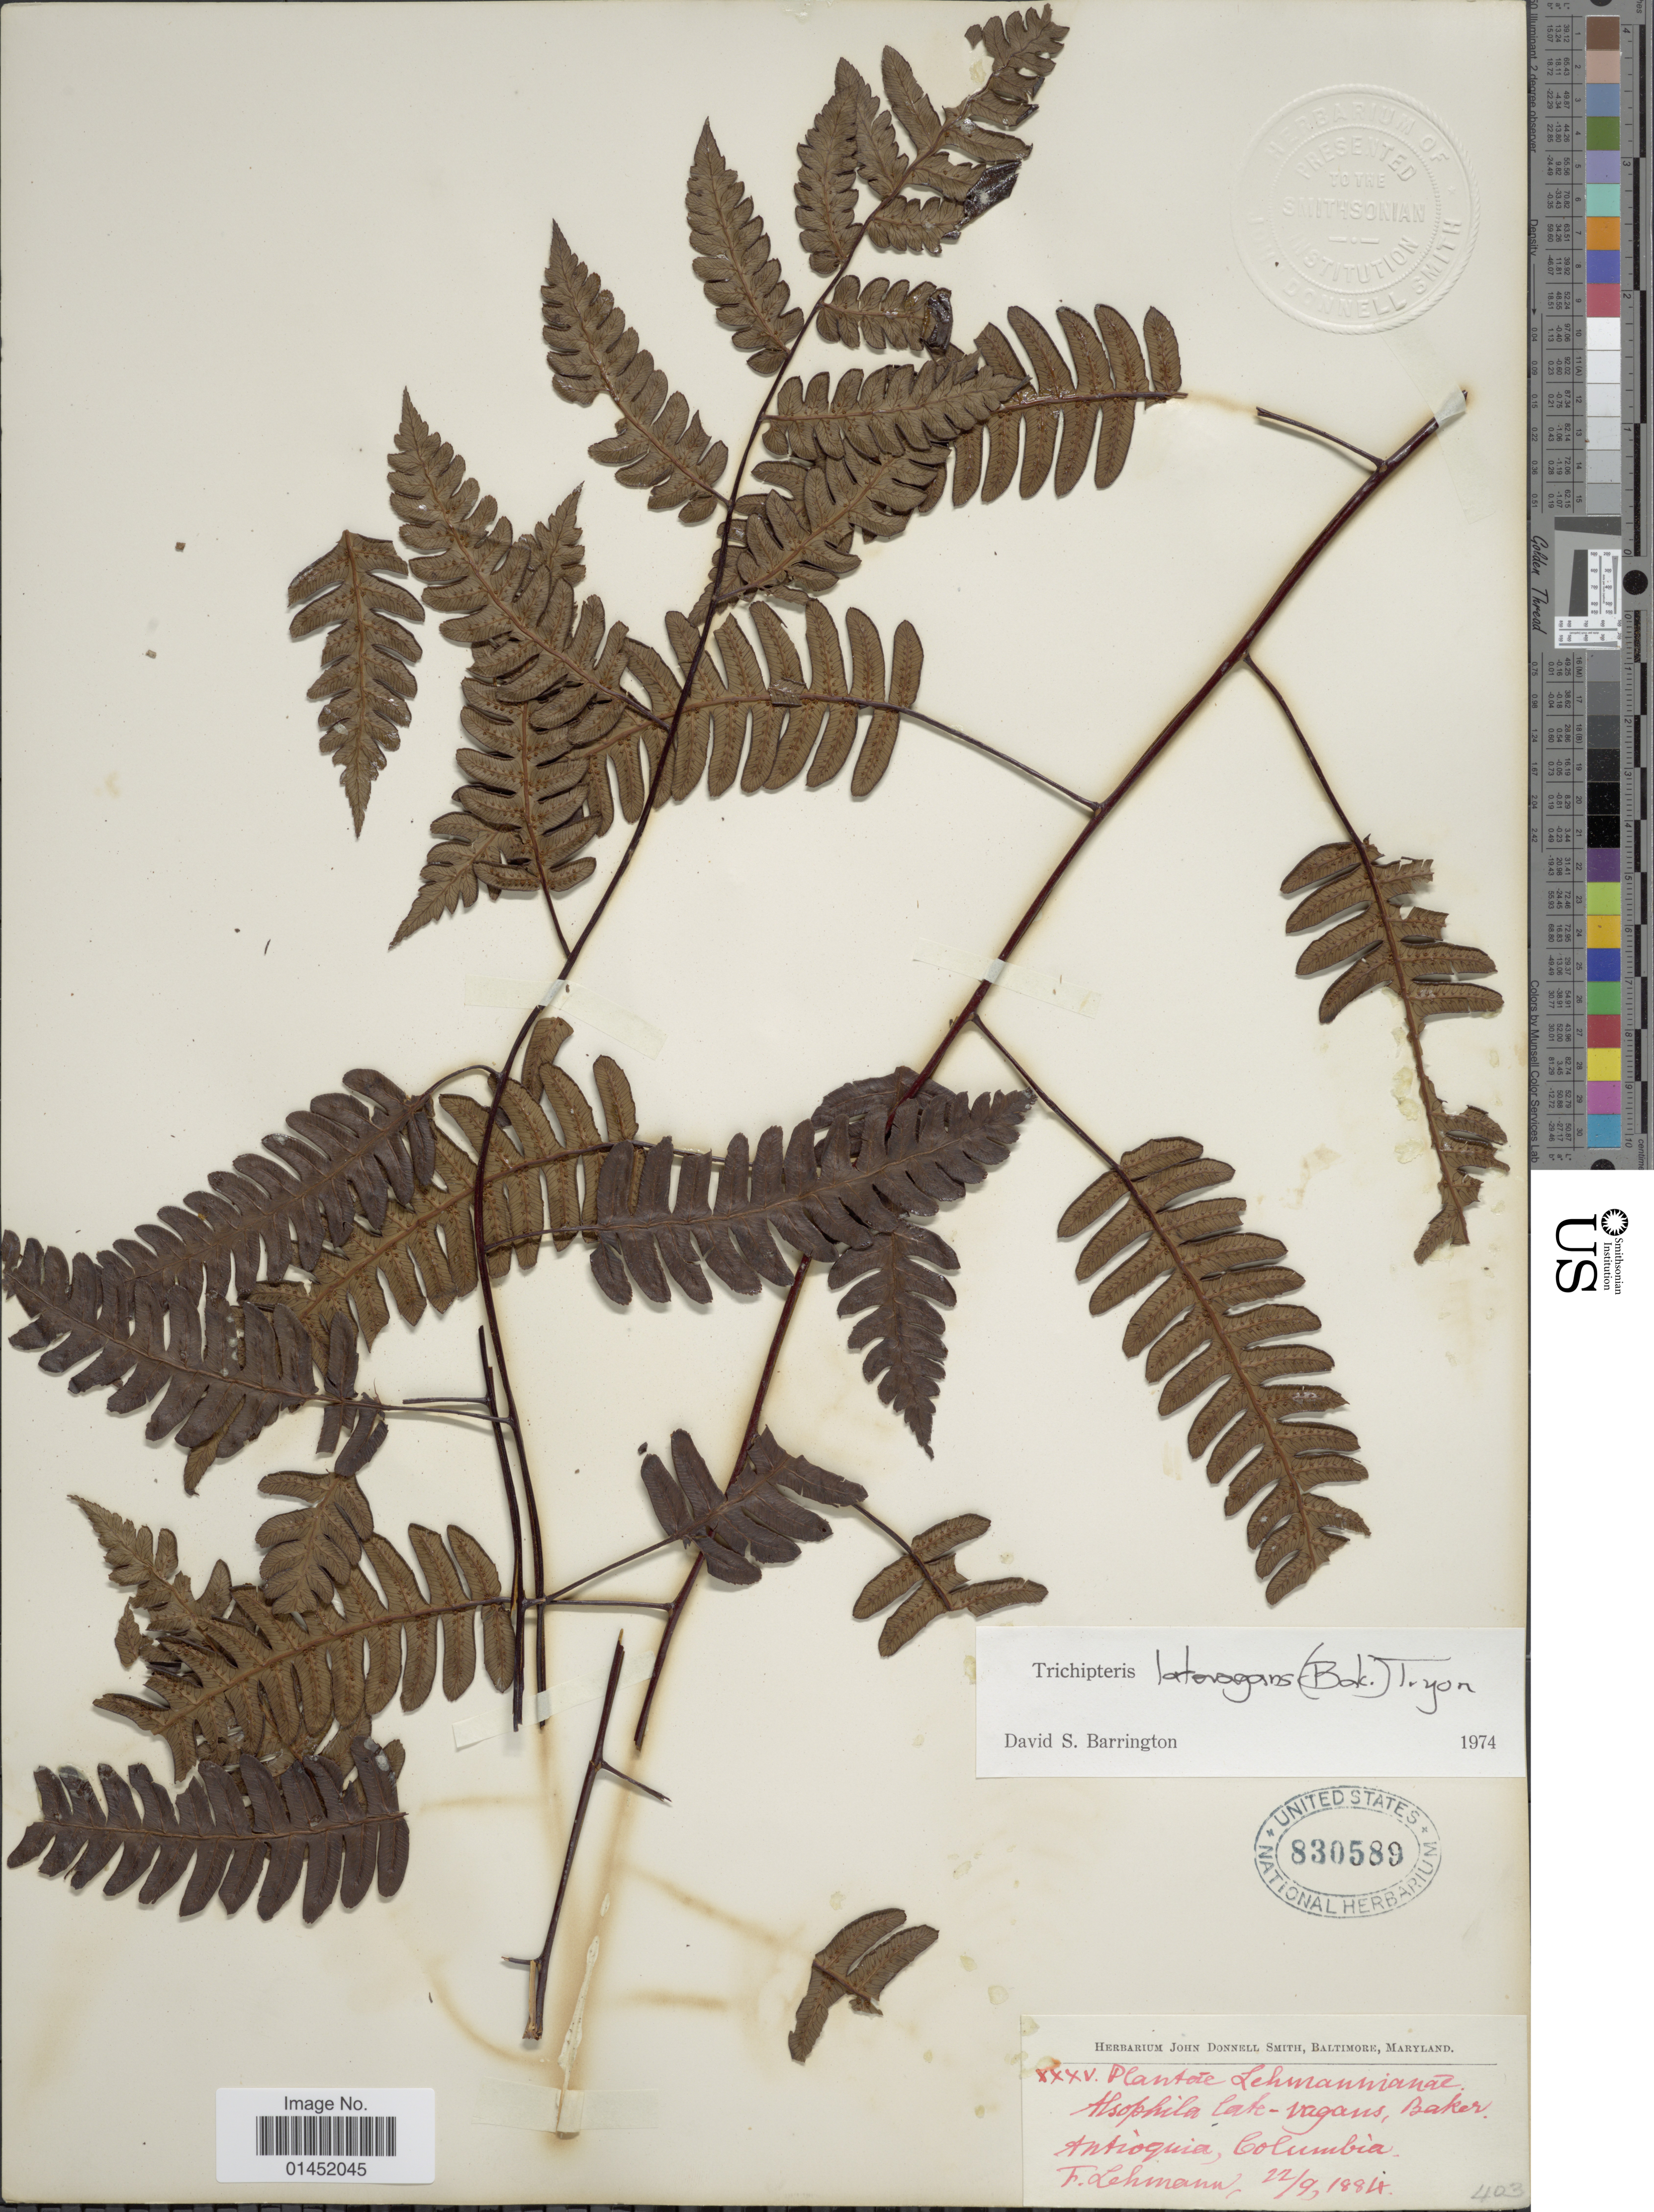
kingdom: Plantae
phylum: Tracheophyta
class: Polypodiopsida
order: Cyatheales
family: Cyatheaceae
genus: Cyathea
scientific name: Cyathea latevagans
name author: (Baker) Domin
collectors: F. Lehmann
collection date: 1884-09-22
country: Colombia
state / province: Antioquia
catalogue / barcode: US 830589